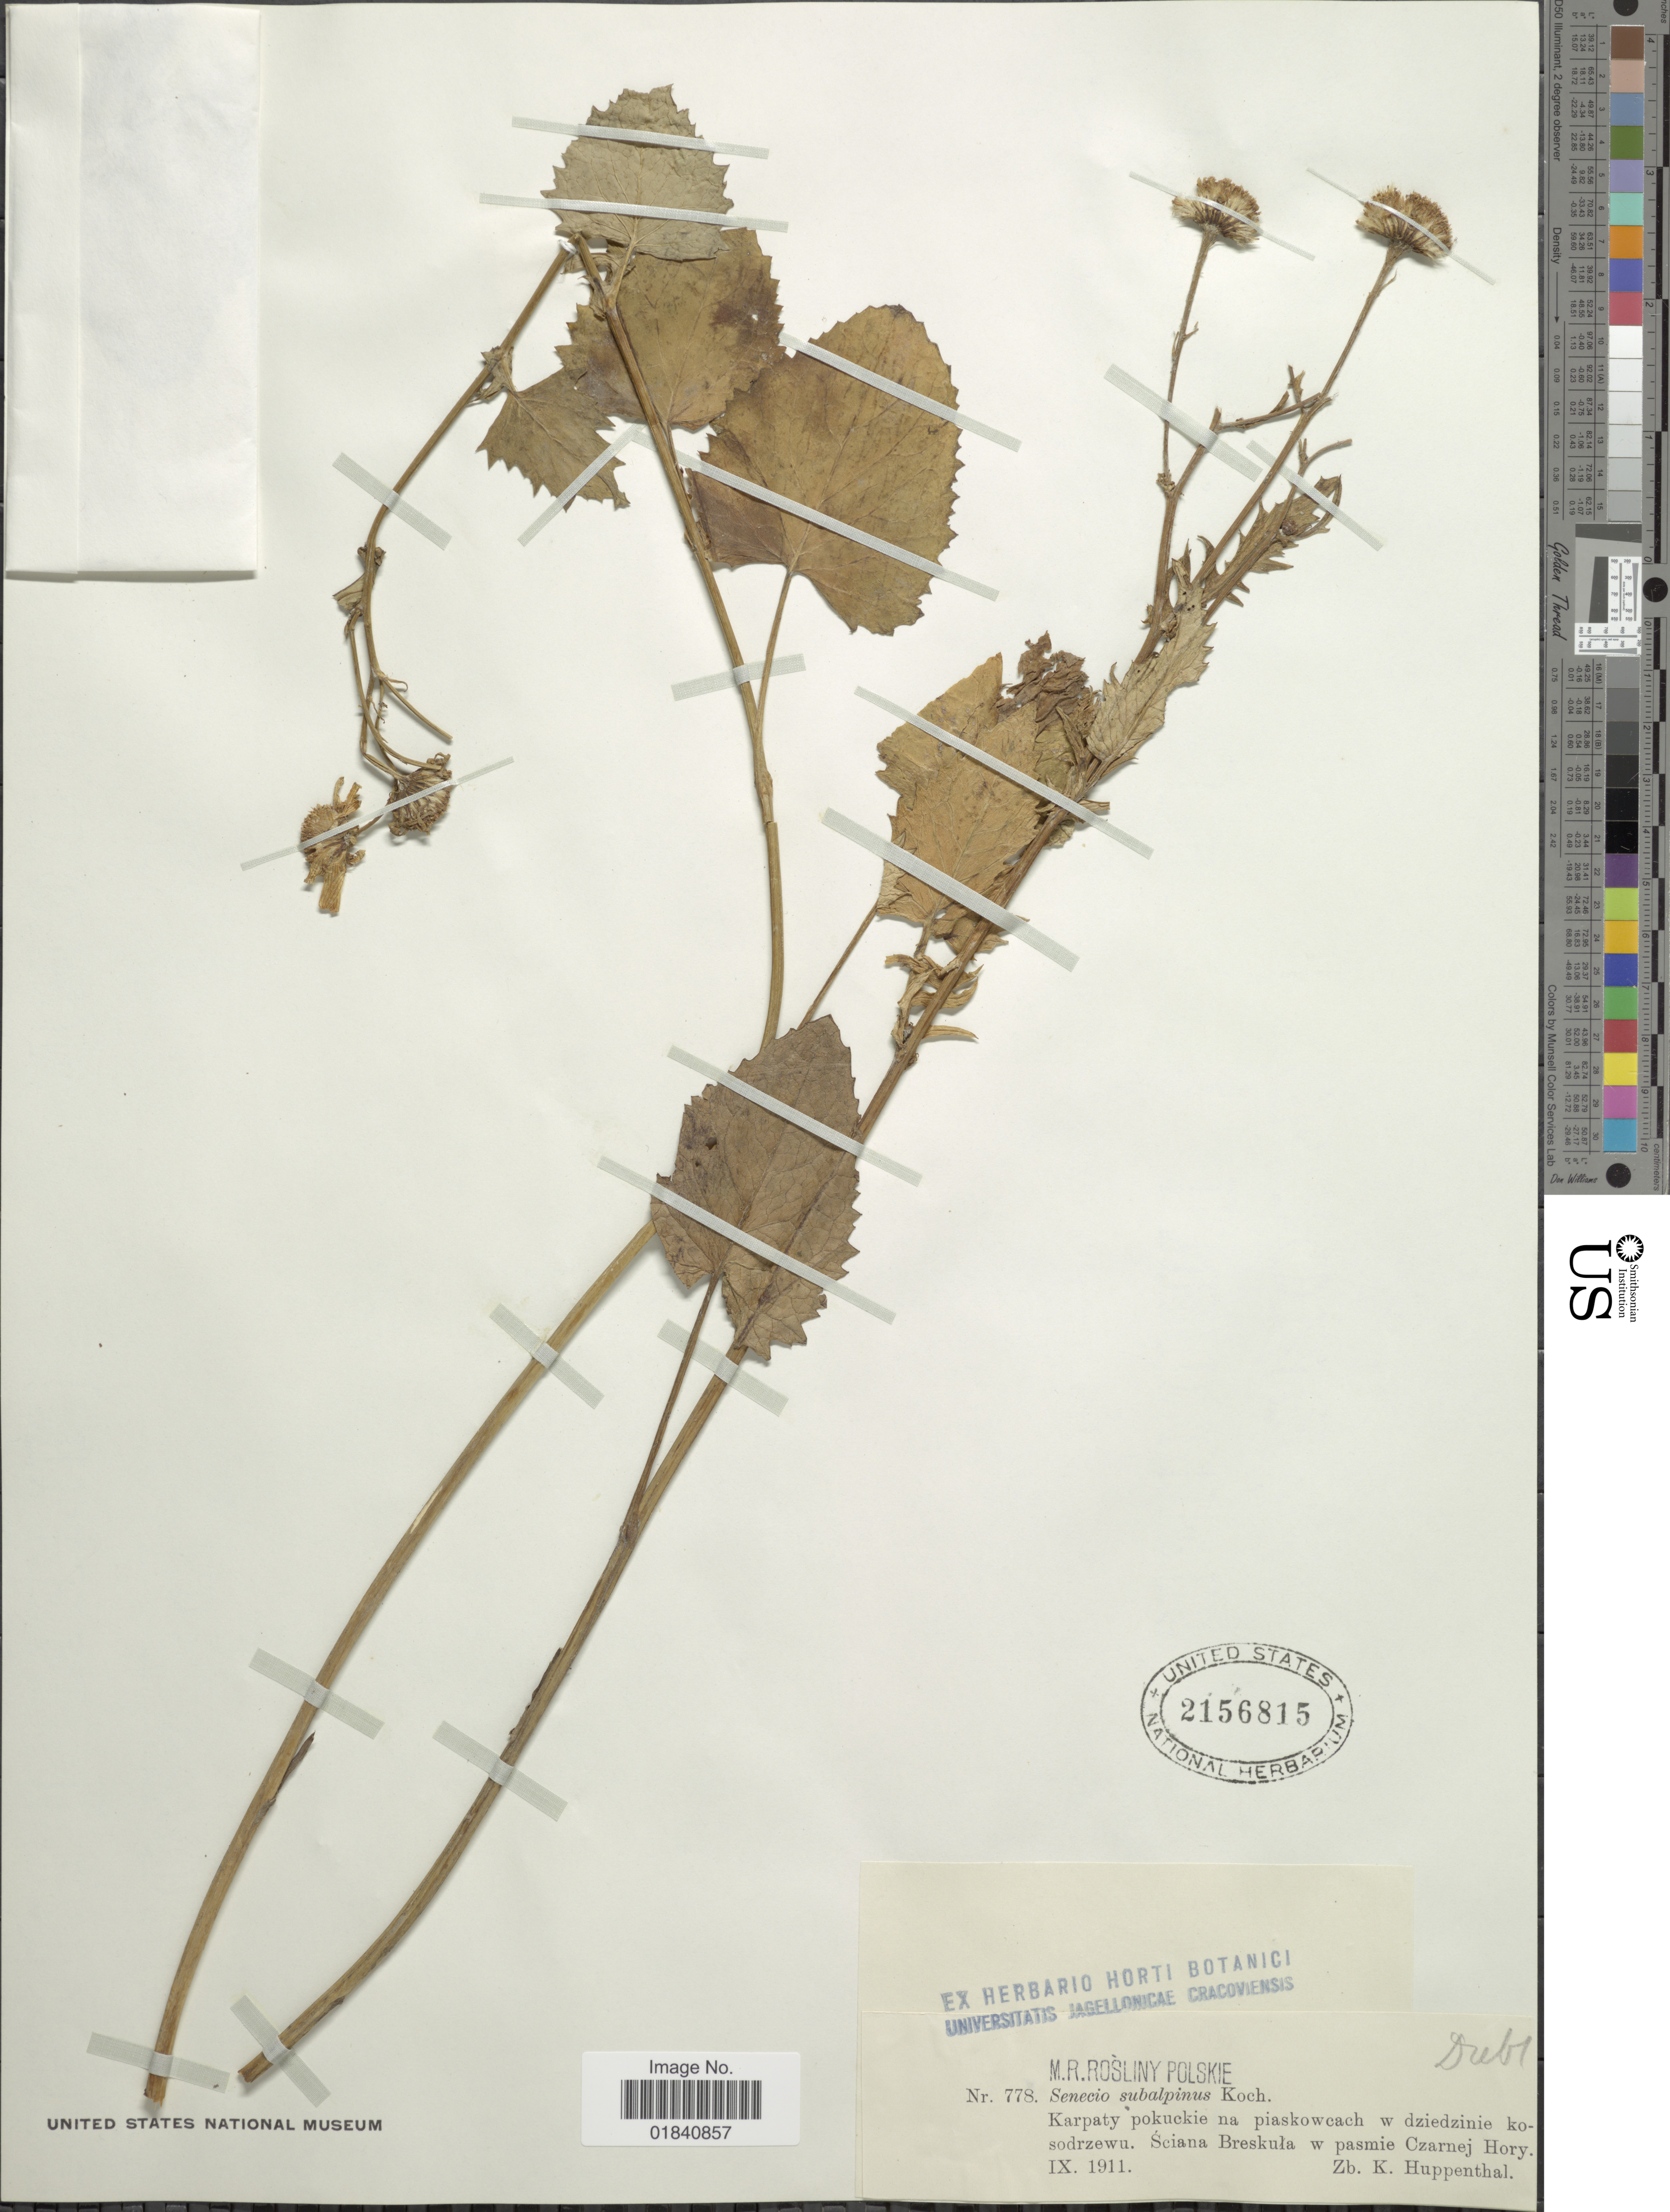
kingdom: Plantae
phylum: Tracheophyta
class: Magnoliopsida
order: Asterales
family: Asteraceae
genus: Senecio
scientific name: Senecio subalpinus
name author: W.D.J. Koch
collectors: K. Huppenthal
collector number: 78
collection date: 1911-09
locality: Karpaty pokuckie na piaskowcach w dziedzinie kosodrzewu. Sciana Breskula w pasmie Czarnej Hory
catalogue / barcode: US 2156815